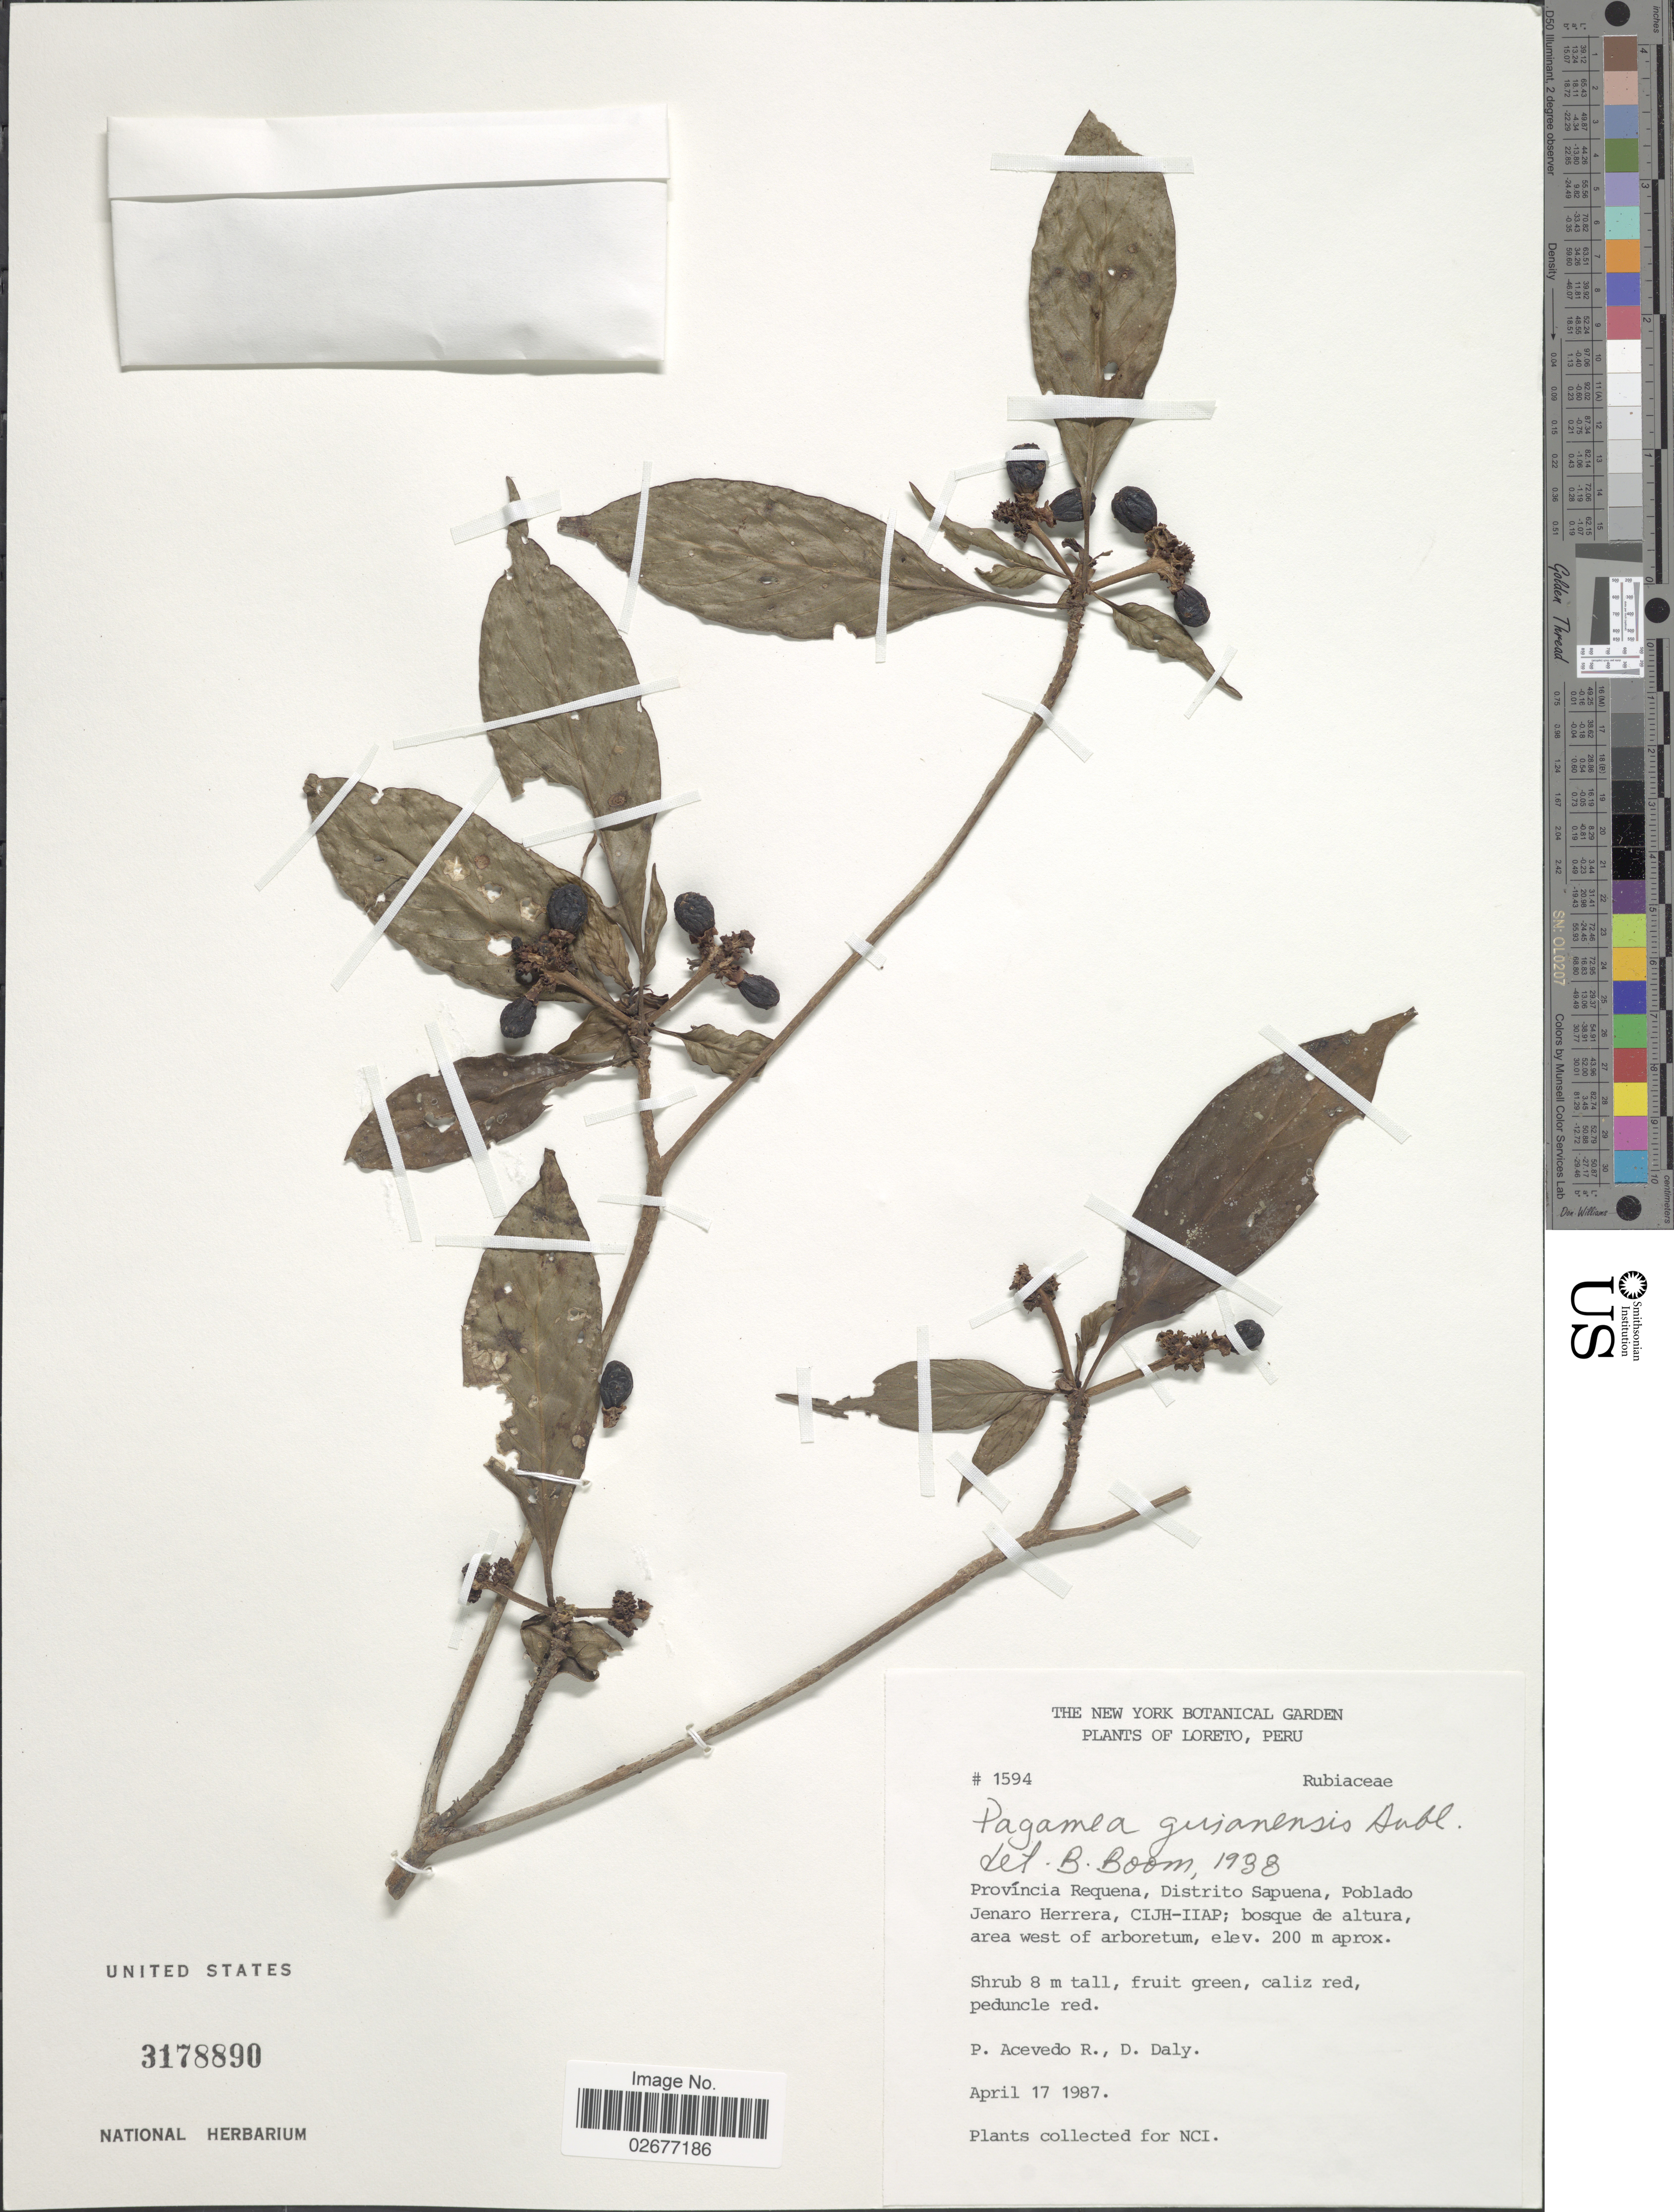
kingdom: Plantae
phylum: Tracheophyta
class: Magnoliopsida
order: Gentianales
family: Rubiaceae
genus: Pagamea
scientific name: Pagamea guianensis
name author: Aubl.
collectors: P. Acevedo R. & D. C. Daly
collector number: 1594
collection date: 1987-04-17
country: Peru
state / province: Loreto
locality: Loreto, Peru, Provincia Requena, Distrito Sapuena, Poblado Jenaro Herrera, CIJH-IIAP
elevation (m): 200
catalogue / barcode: US 3178890